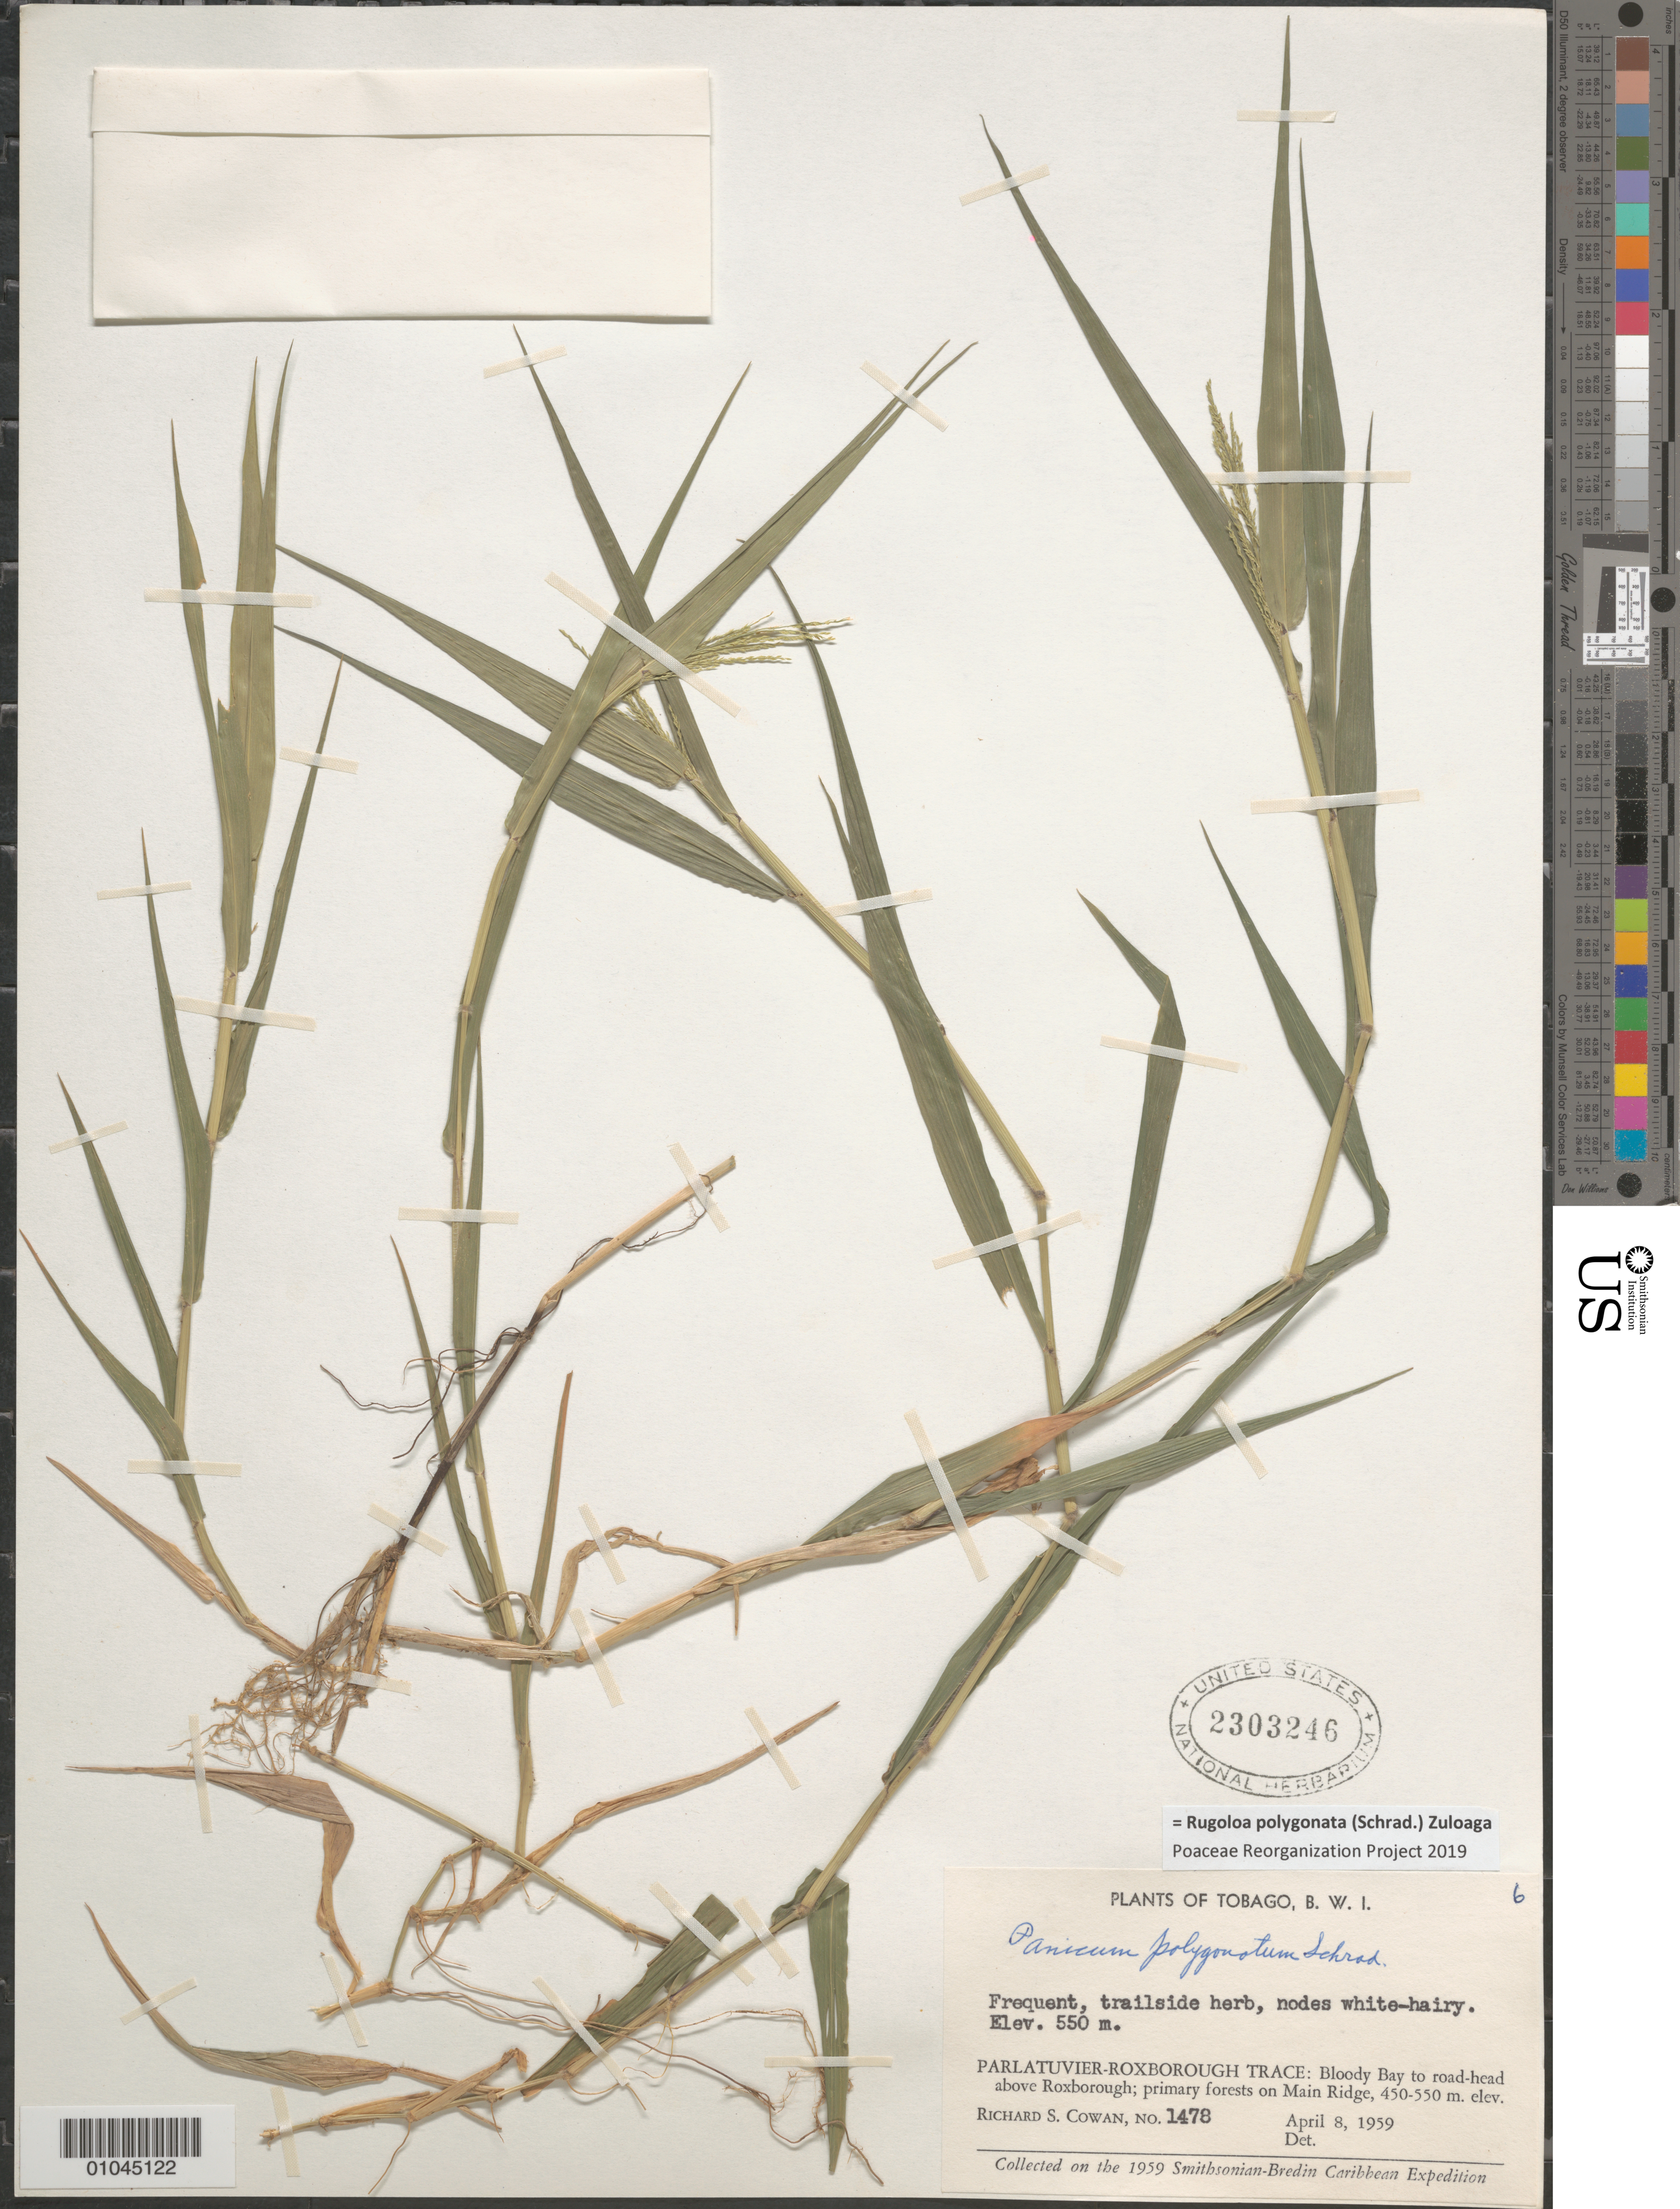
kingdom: Plantae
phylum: Tracheophyta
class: Liliopsida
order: Poales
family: Poaceae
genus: Panicum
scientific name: Panicum polygonatum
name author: Schrad.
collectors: R. S. Cowan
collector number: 1478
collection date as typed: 08 Apr 1959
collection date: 1959-04-08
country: Trinidad and Tobago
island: Tobago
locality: Parlatuvier-Roxburgh Trace, Bloody Bay to road-head above Roxborough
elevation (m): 450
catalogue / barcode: US 2303246